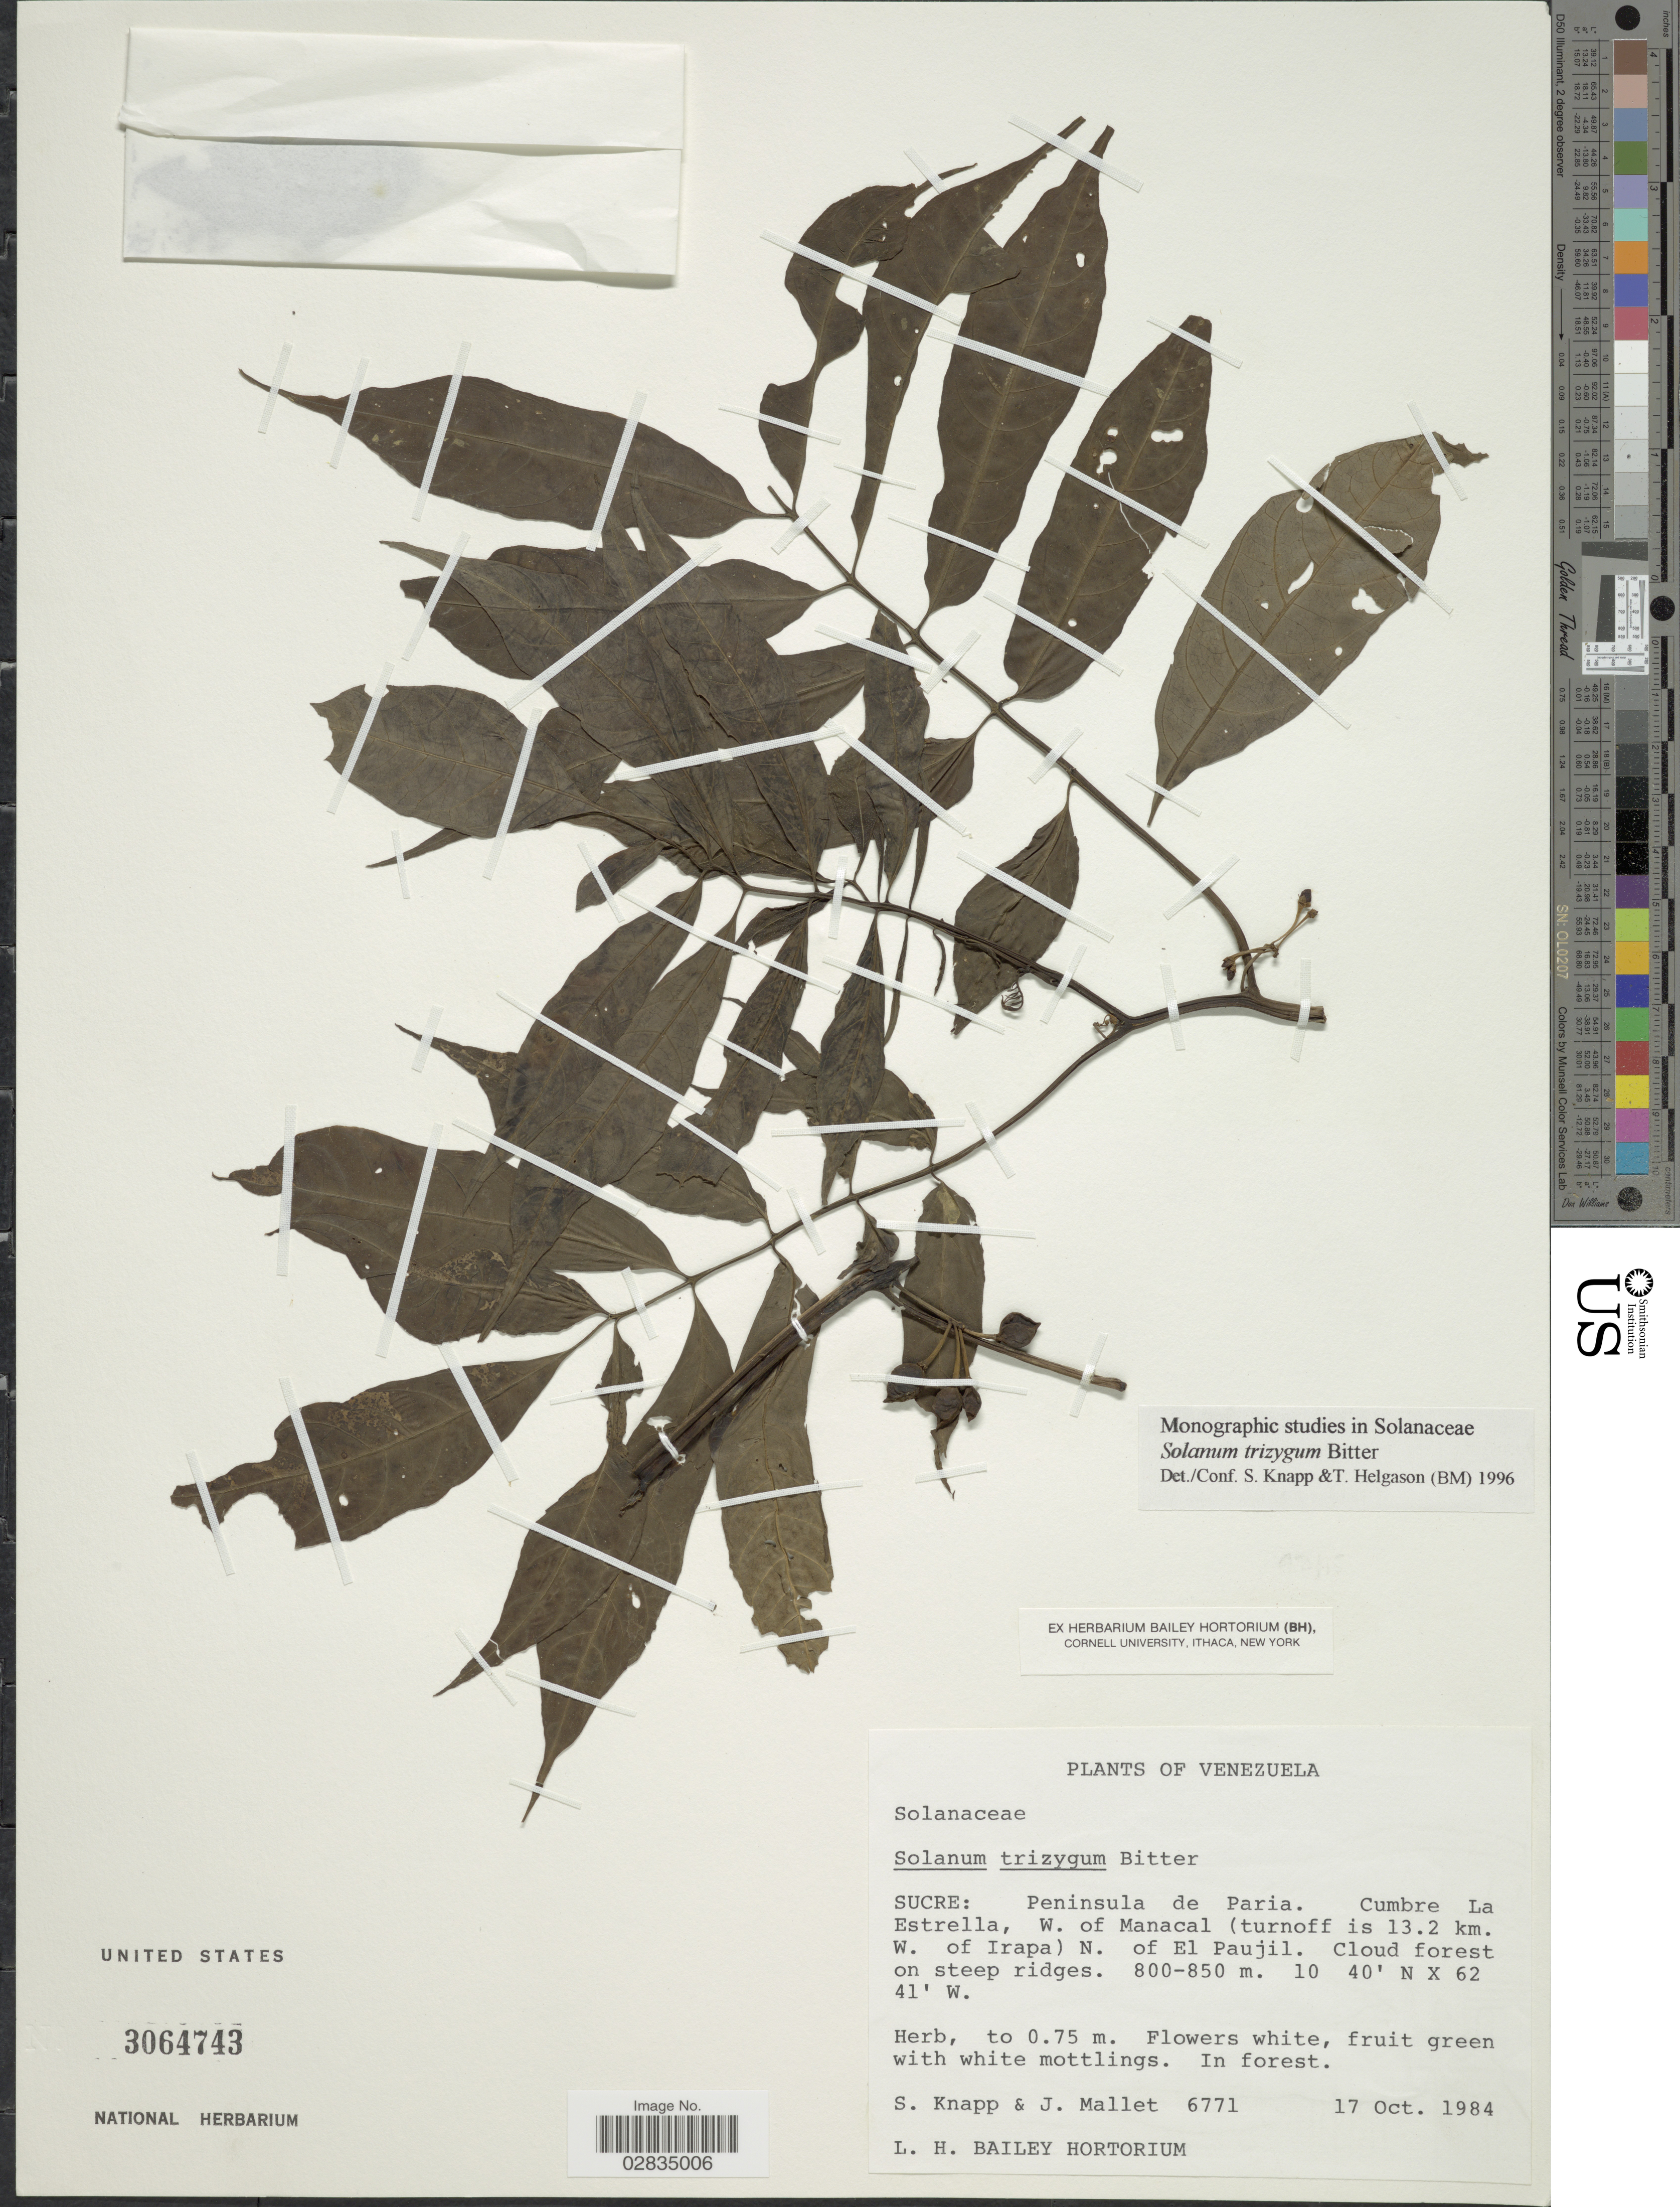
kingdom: Plantae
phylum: Tracheophyta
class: Magnoliopsida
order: Solanales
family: Solanaceae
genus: Solanum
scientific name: Solanum trizygum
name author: Bitter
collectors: S. Knapp & J. Mallet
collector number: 6771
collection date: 1984-10-17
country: Venezuela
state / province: Sucre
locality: Peninsula de Paria, Cumbre La Estrella, W. of Manacal (turnoff is 13.2 km W. of Irapa) N. of El Paujil.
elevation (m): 800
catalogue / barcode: US 3064743